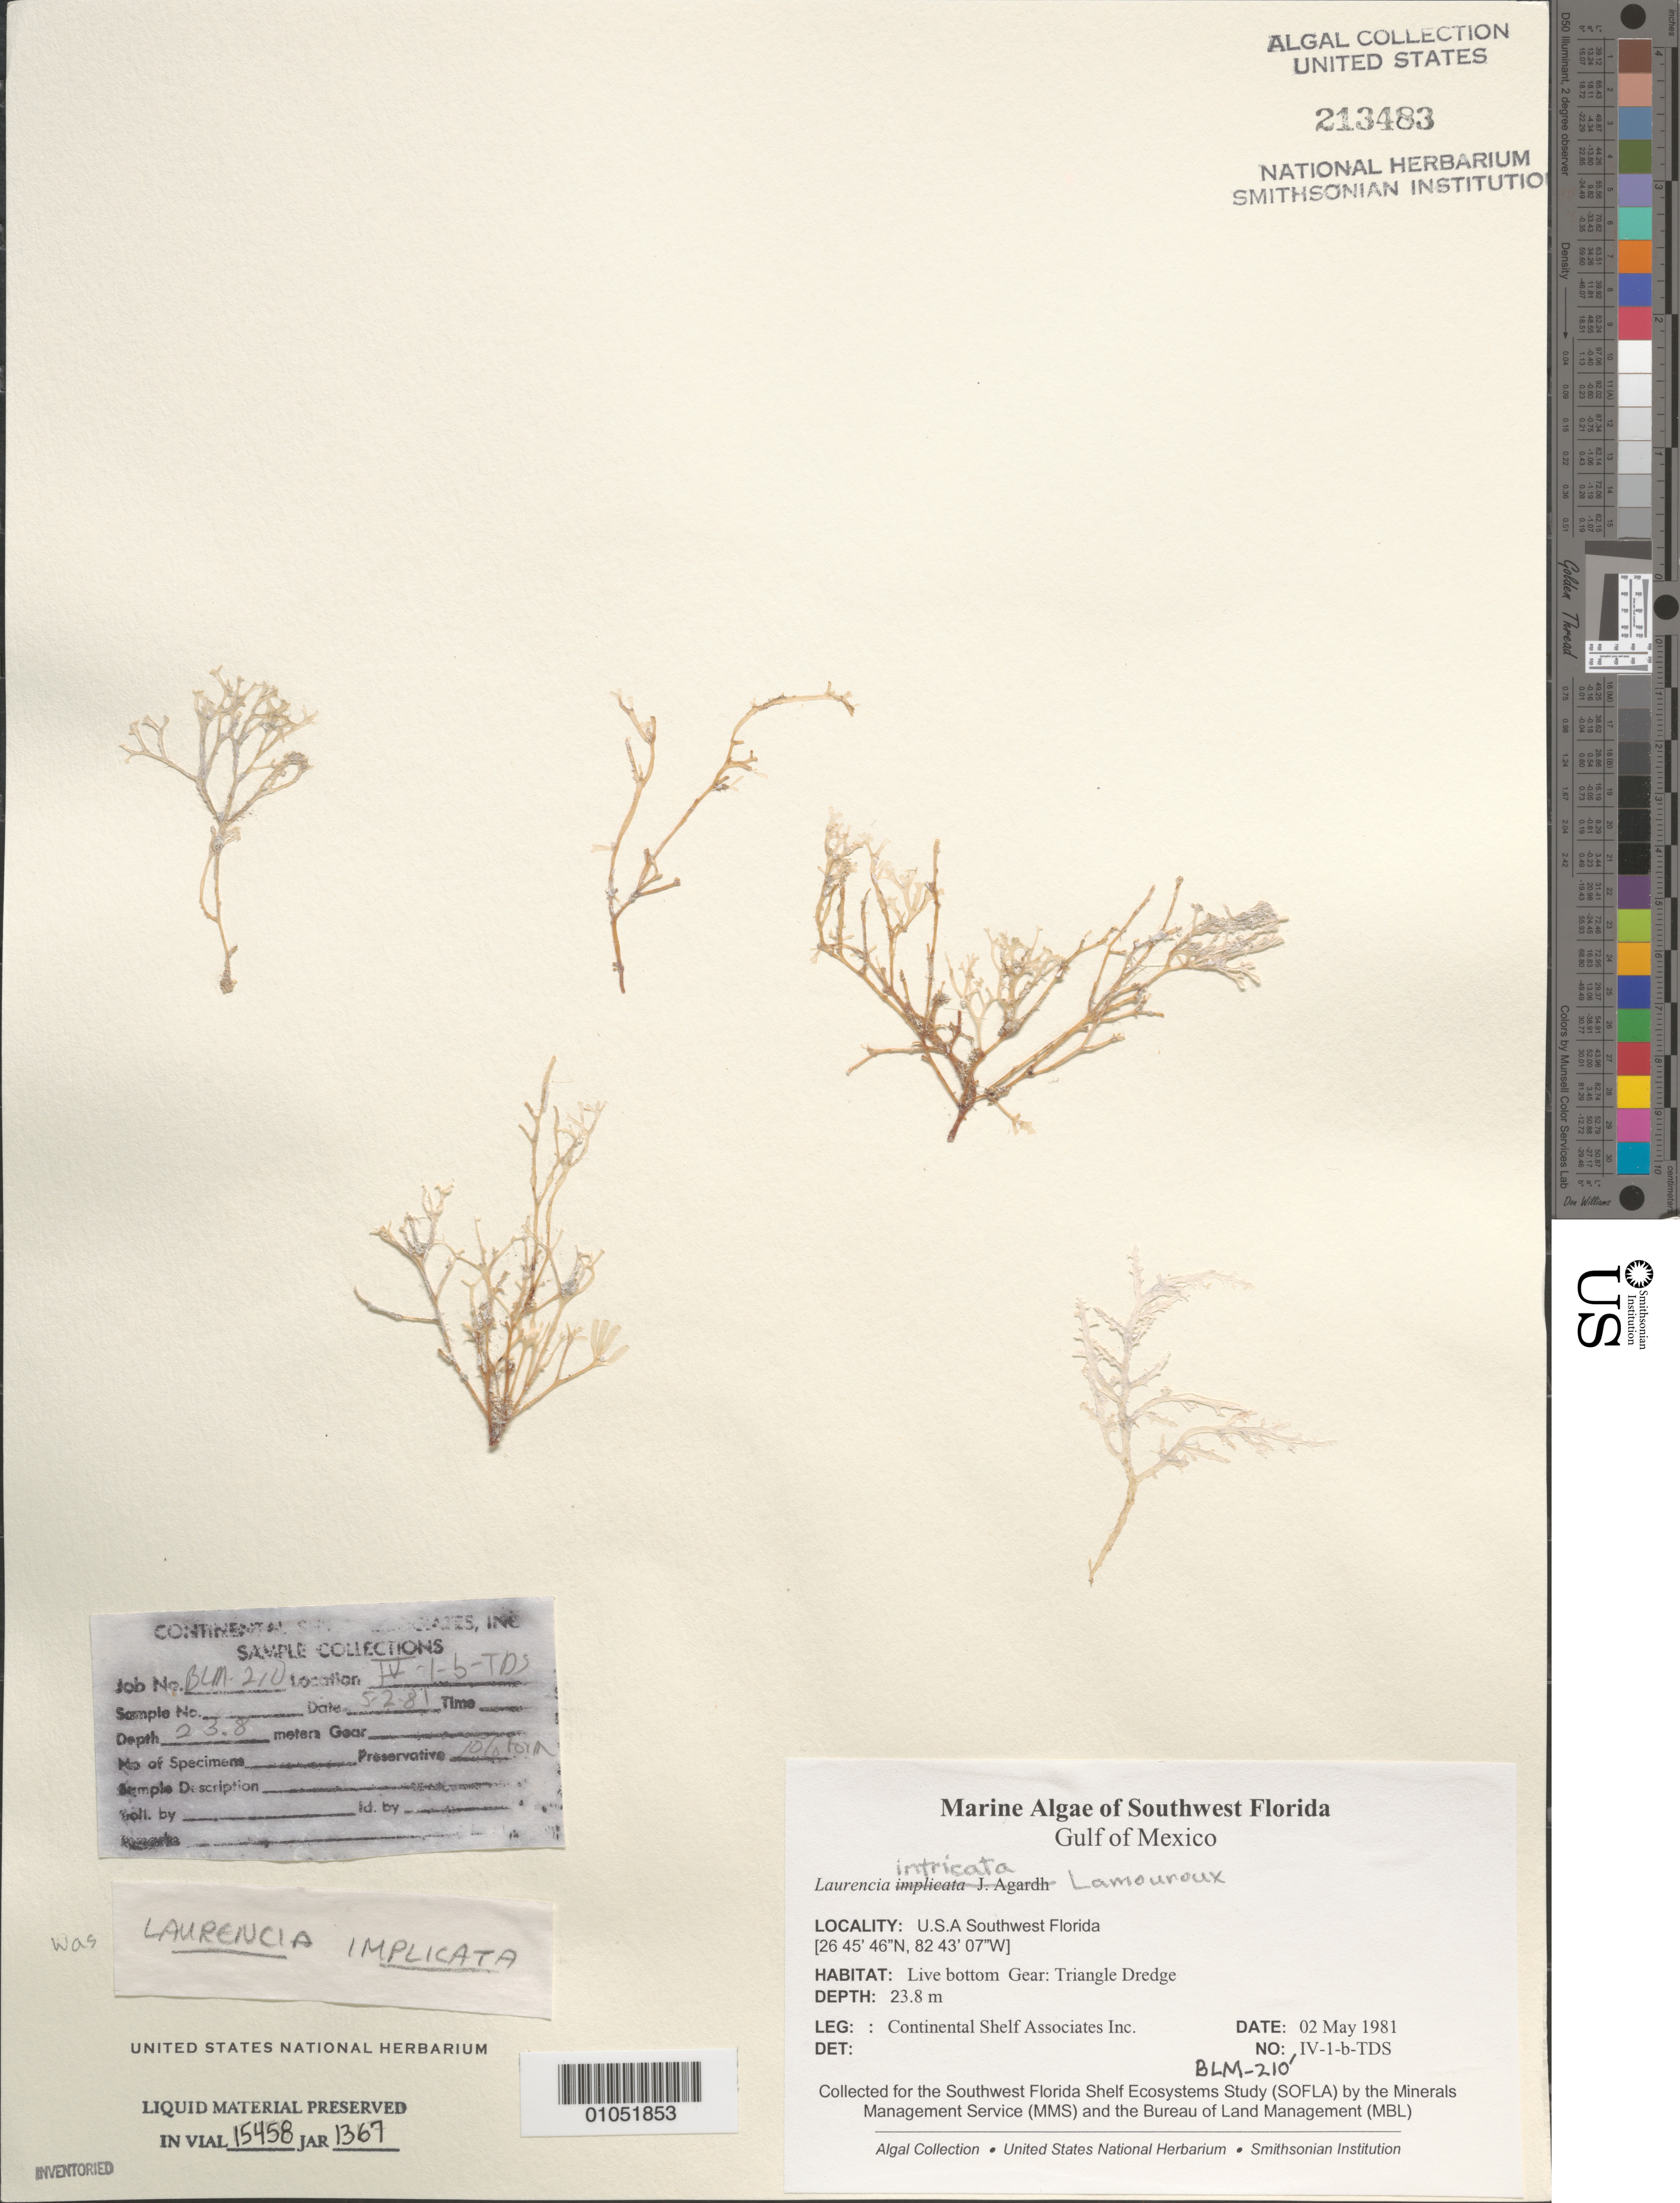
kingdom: Plantae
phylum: Rhodophyta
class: Florideophyceae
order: Ceramiales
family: Rhodomelaceae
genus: Laurencia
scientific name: Laurencia intricata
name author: J.V.Lamouroux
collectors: Continental Shelf Associates for the MMS/BLM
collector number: BLM-210-IV-1-B-TDS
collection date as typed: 02 May 1981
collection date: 1981-05-02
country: United States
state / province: Florida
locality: Gulf of Mexico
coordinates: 26 45'46"N, 82 43'07"W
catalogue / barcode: US 213483